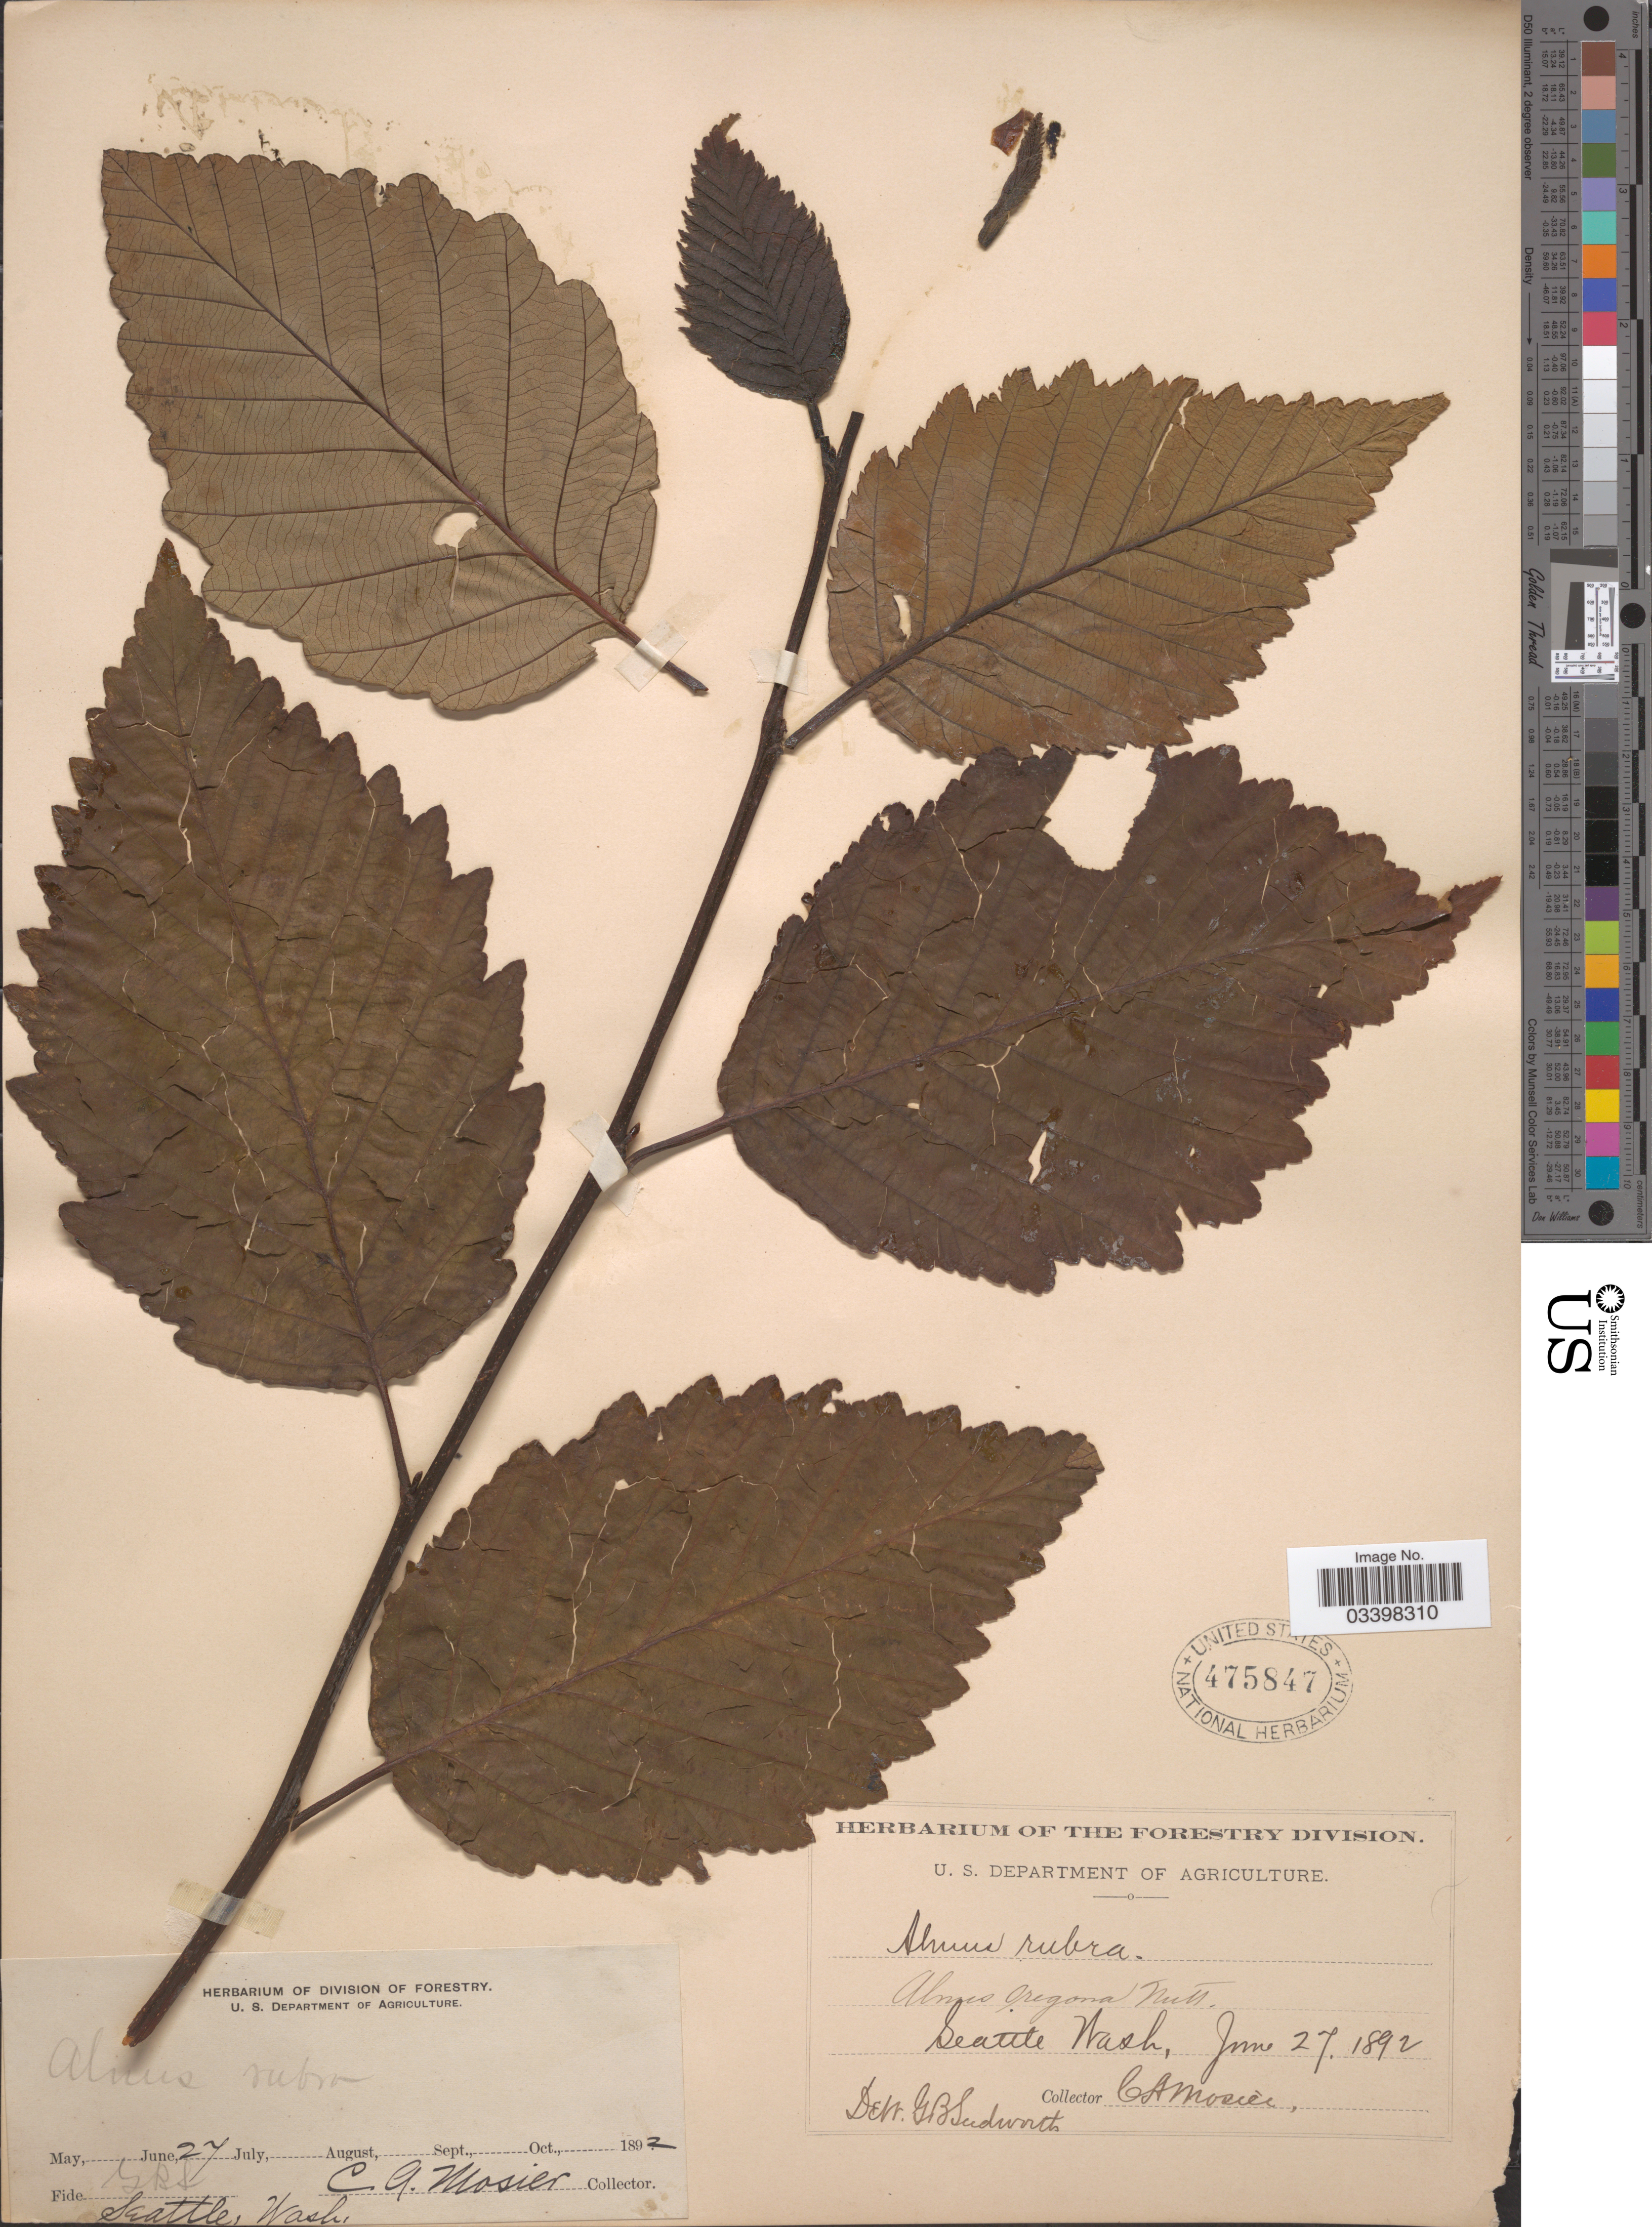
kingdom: Plantae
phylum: Tracheophyta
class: Magnoliopsida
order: Fagales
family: Betulaceae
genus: Alnus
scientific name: Alnus rubra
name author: Bong.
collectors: C. A. Mosier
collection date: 1892-06-27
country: United States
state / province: Washington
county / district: King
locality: Seattle.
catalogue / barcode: US 475847